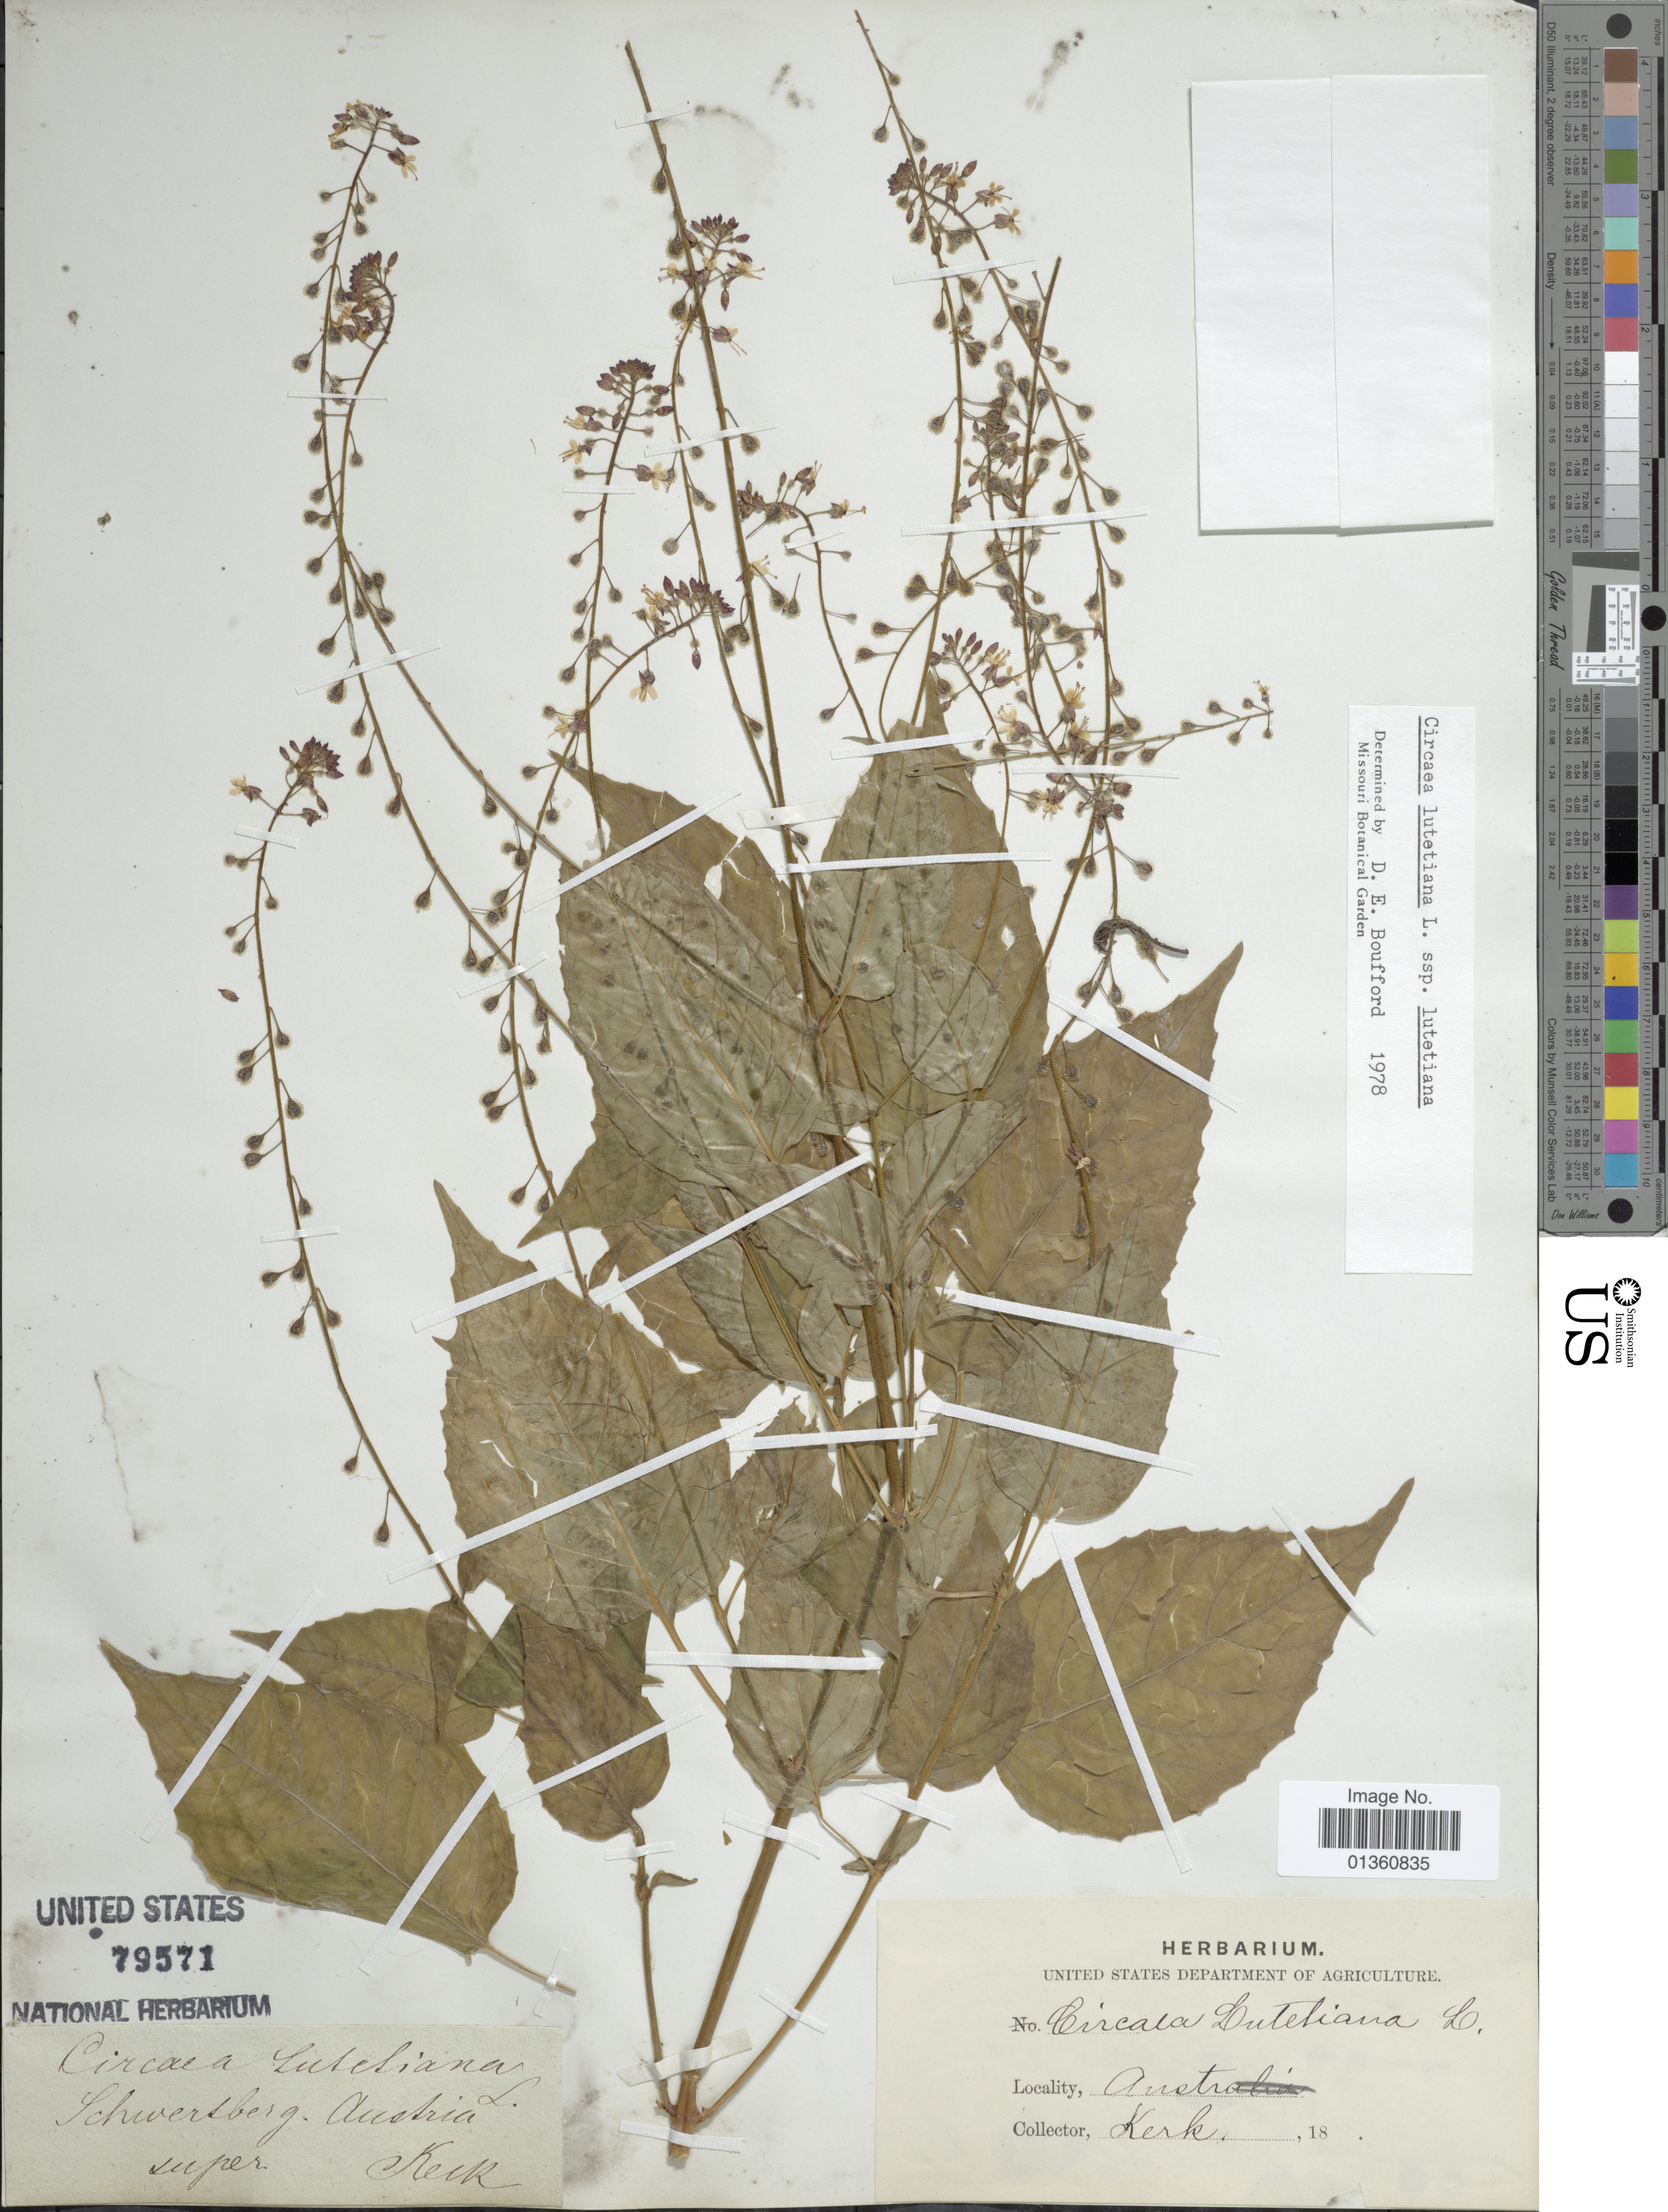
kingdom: Plantae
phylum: Tracheophyta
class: Magnoliopsida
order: Myrtales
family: Onagraceae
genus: Circaea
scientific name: Circaea lutetiana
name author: L.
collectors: Kerk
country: Austria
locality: Schwertberg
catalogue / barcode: US 79571